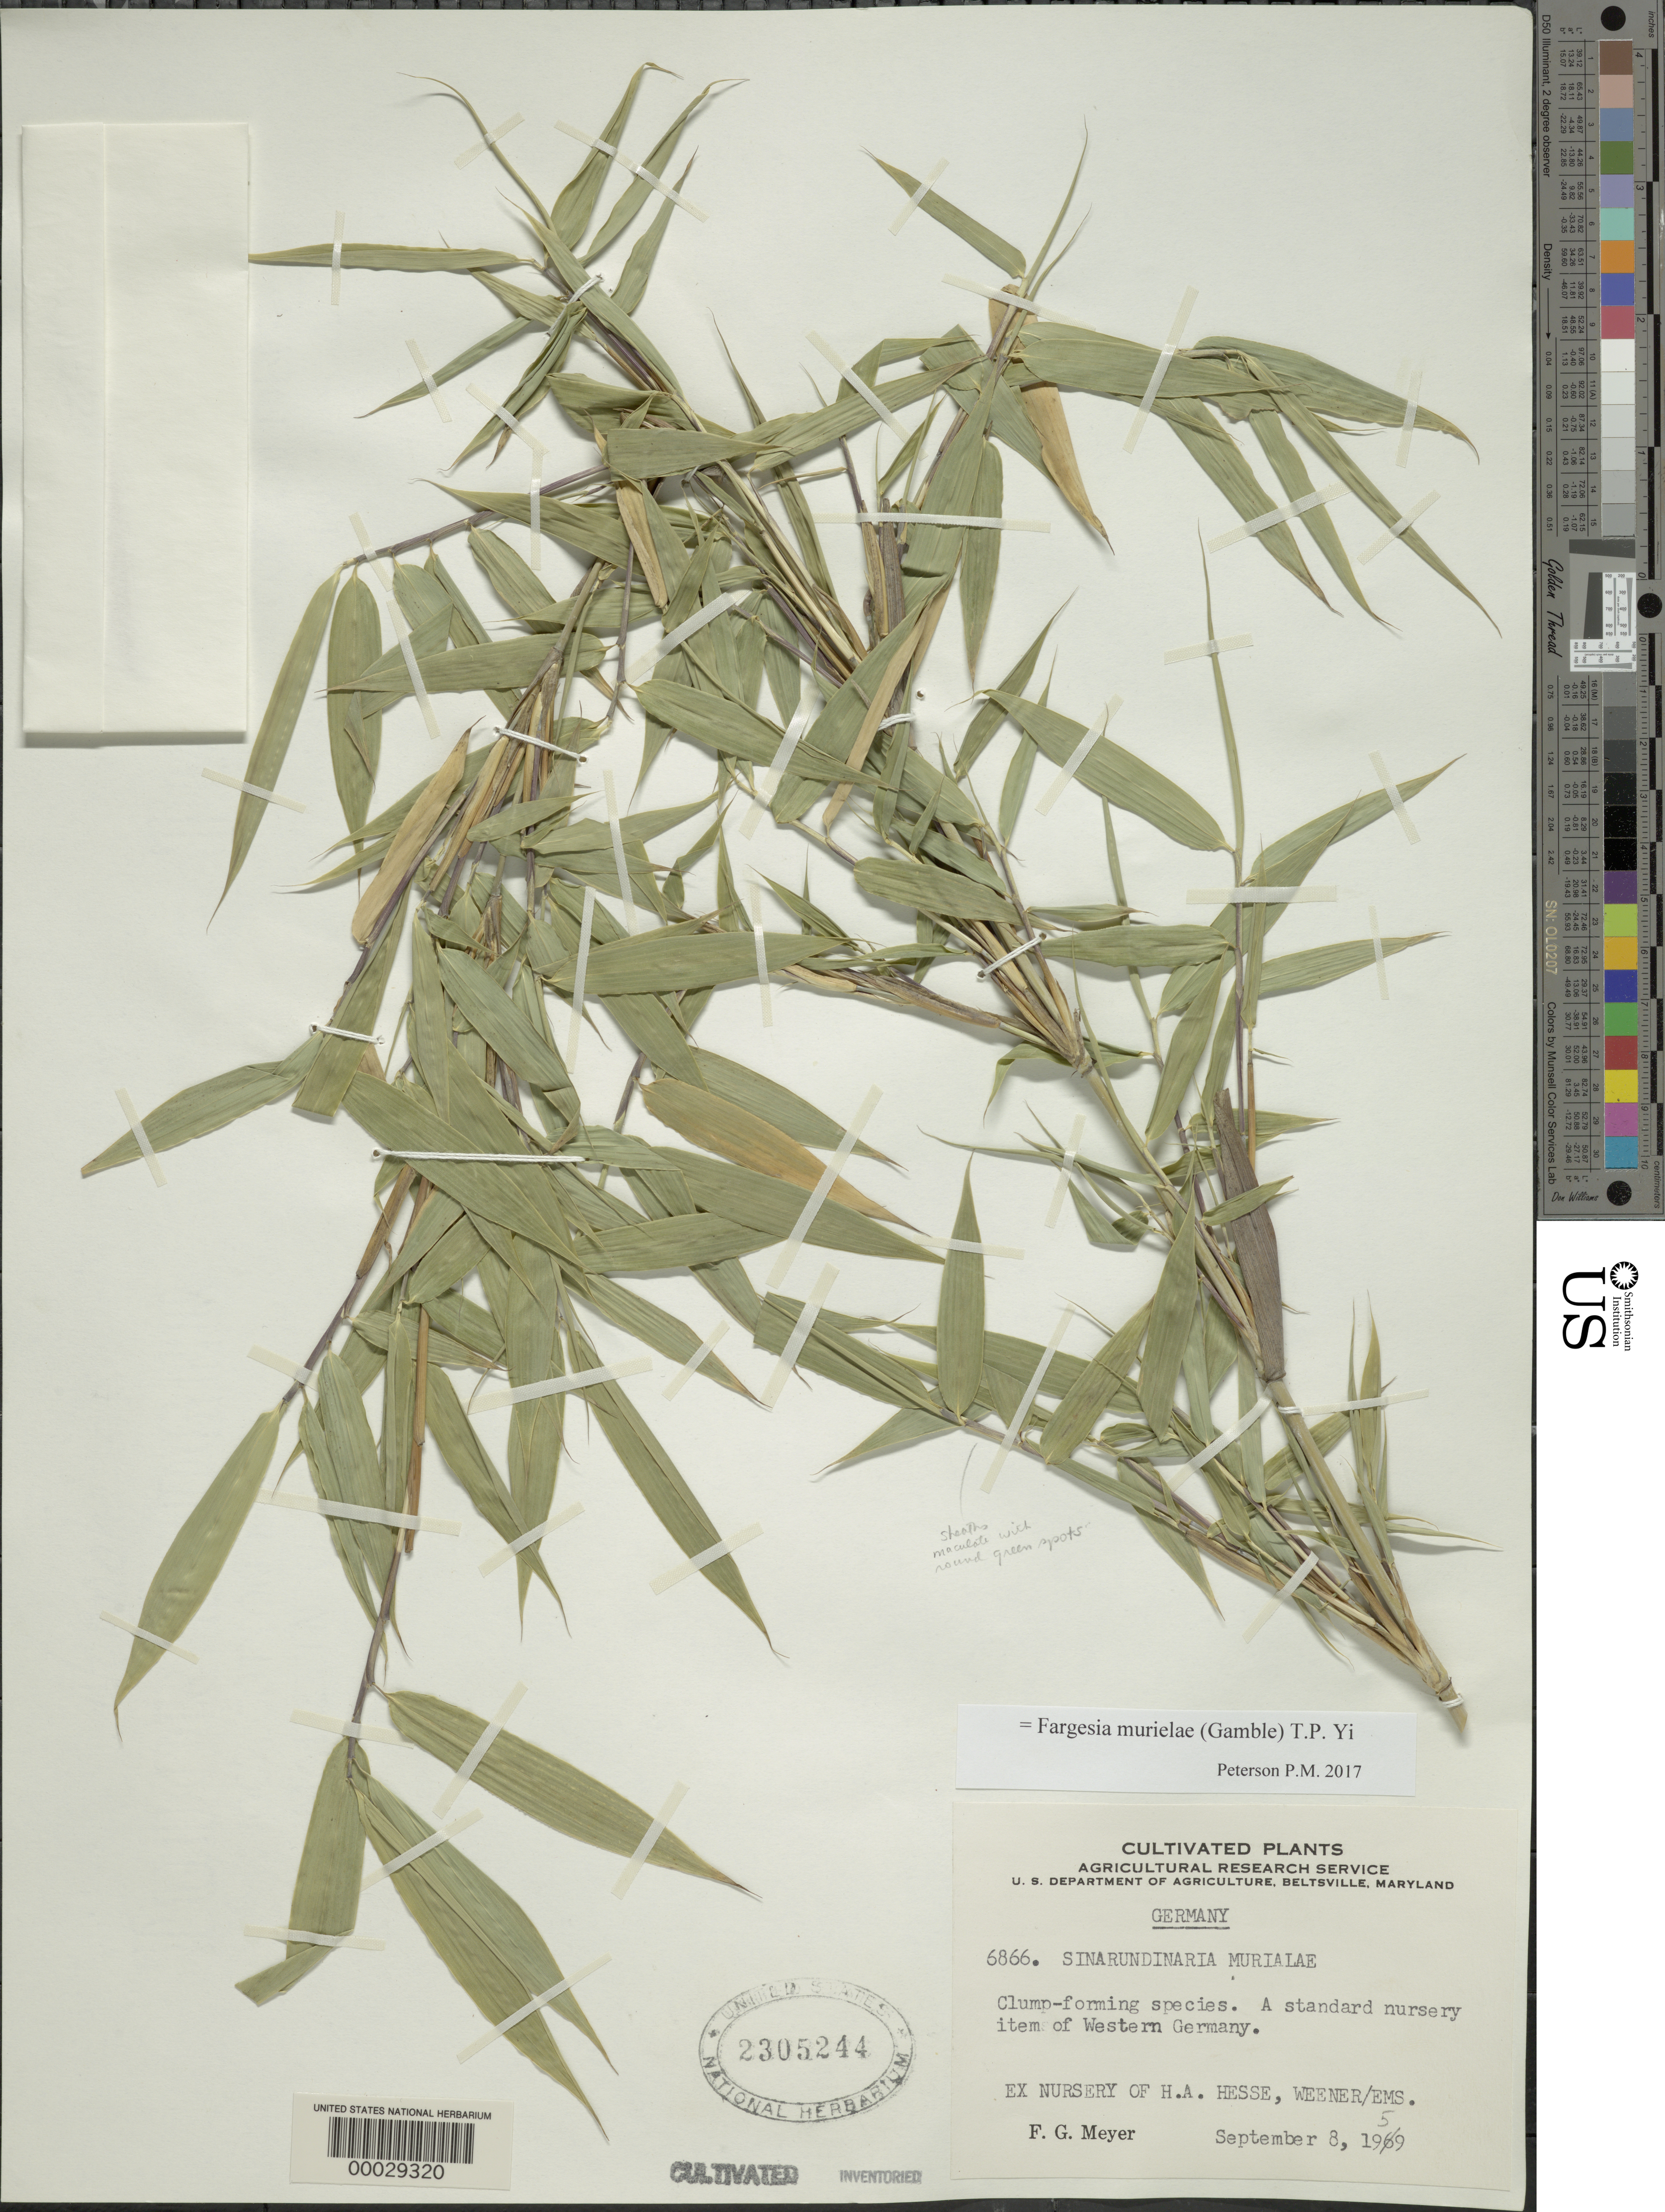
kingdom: Plantae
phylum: Tracheophyta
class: Liliopsida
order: Poales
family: Poaceae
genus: Fargesia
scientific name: Fargesia murielae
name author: (Gamble) T.P. Yi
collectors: F. G. Meyer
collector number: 6866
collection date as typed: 08 Sep 1959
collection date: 1959-09-08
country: Germany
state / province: Hesse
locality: Weener/ems.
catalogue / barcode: US 2305244